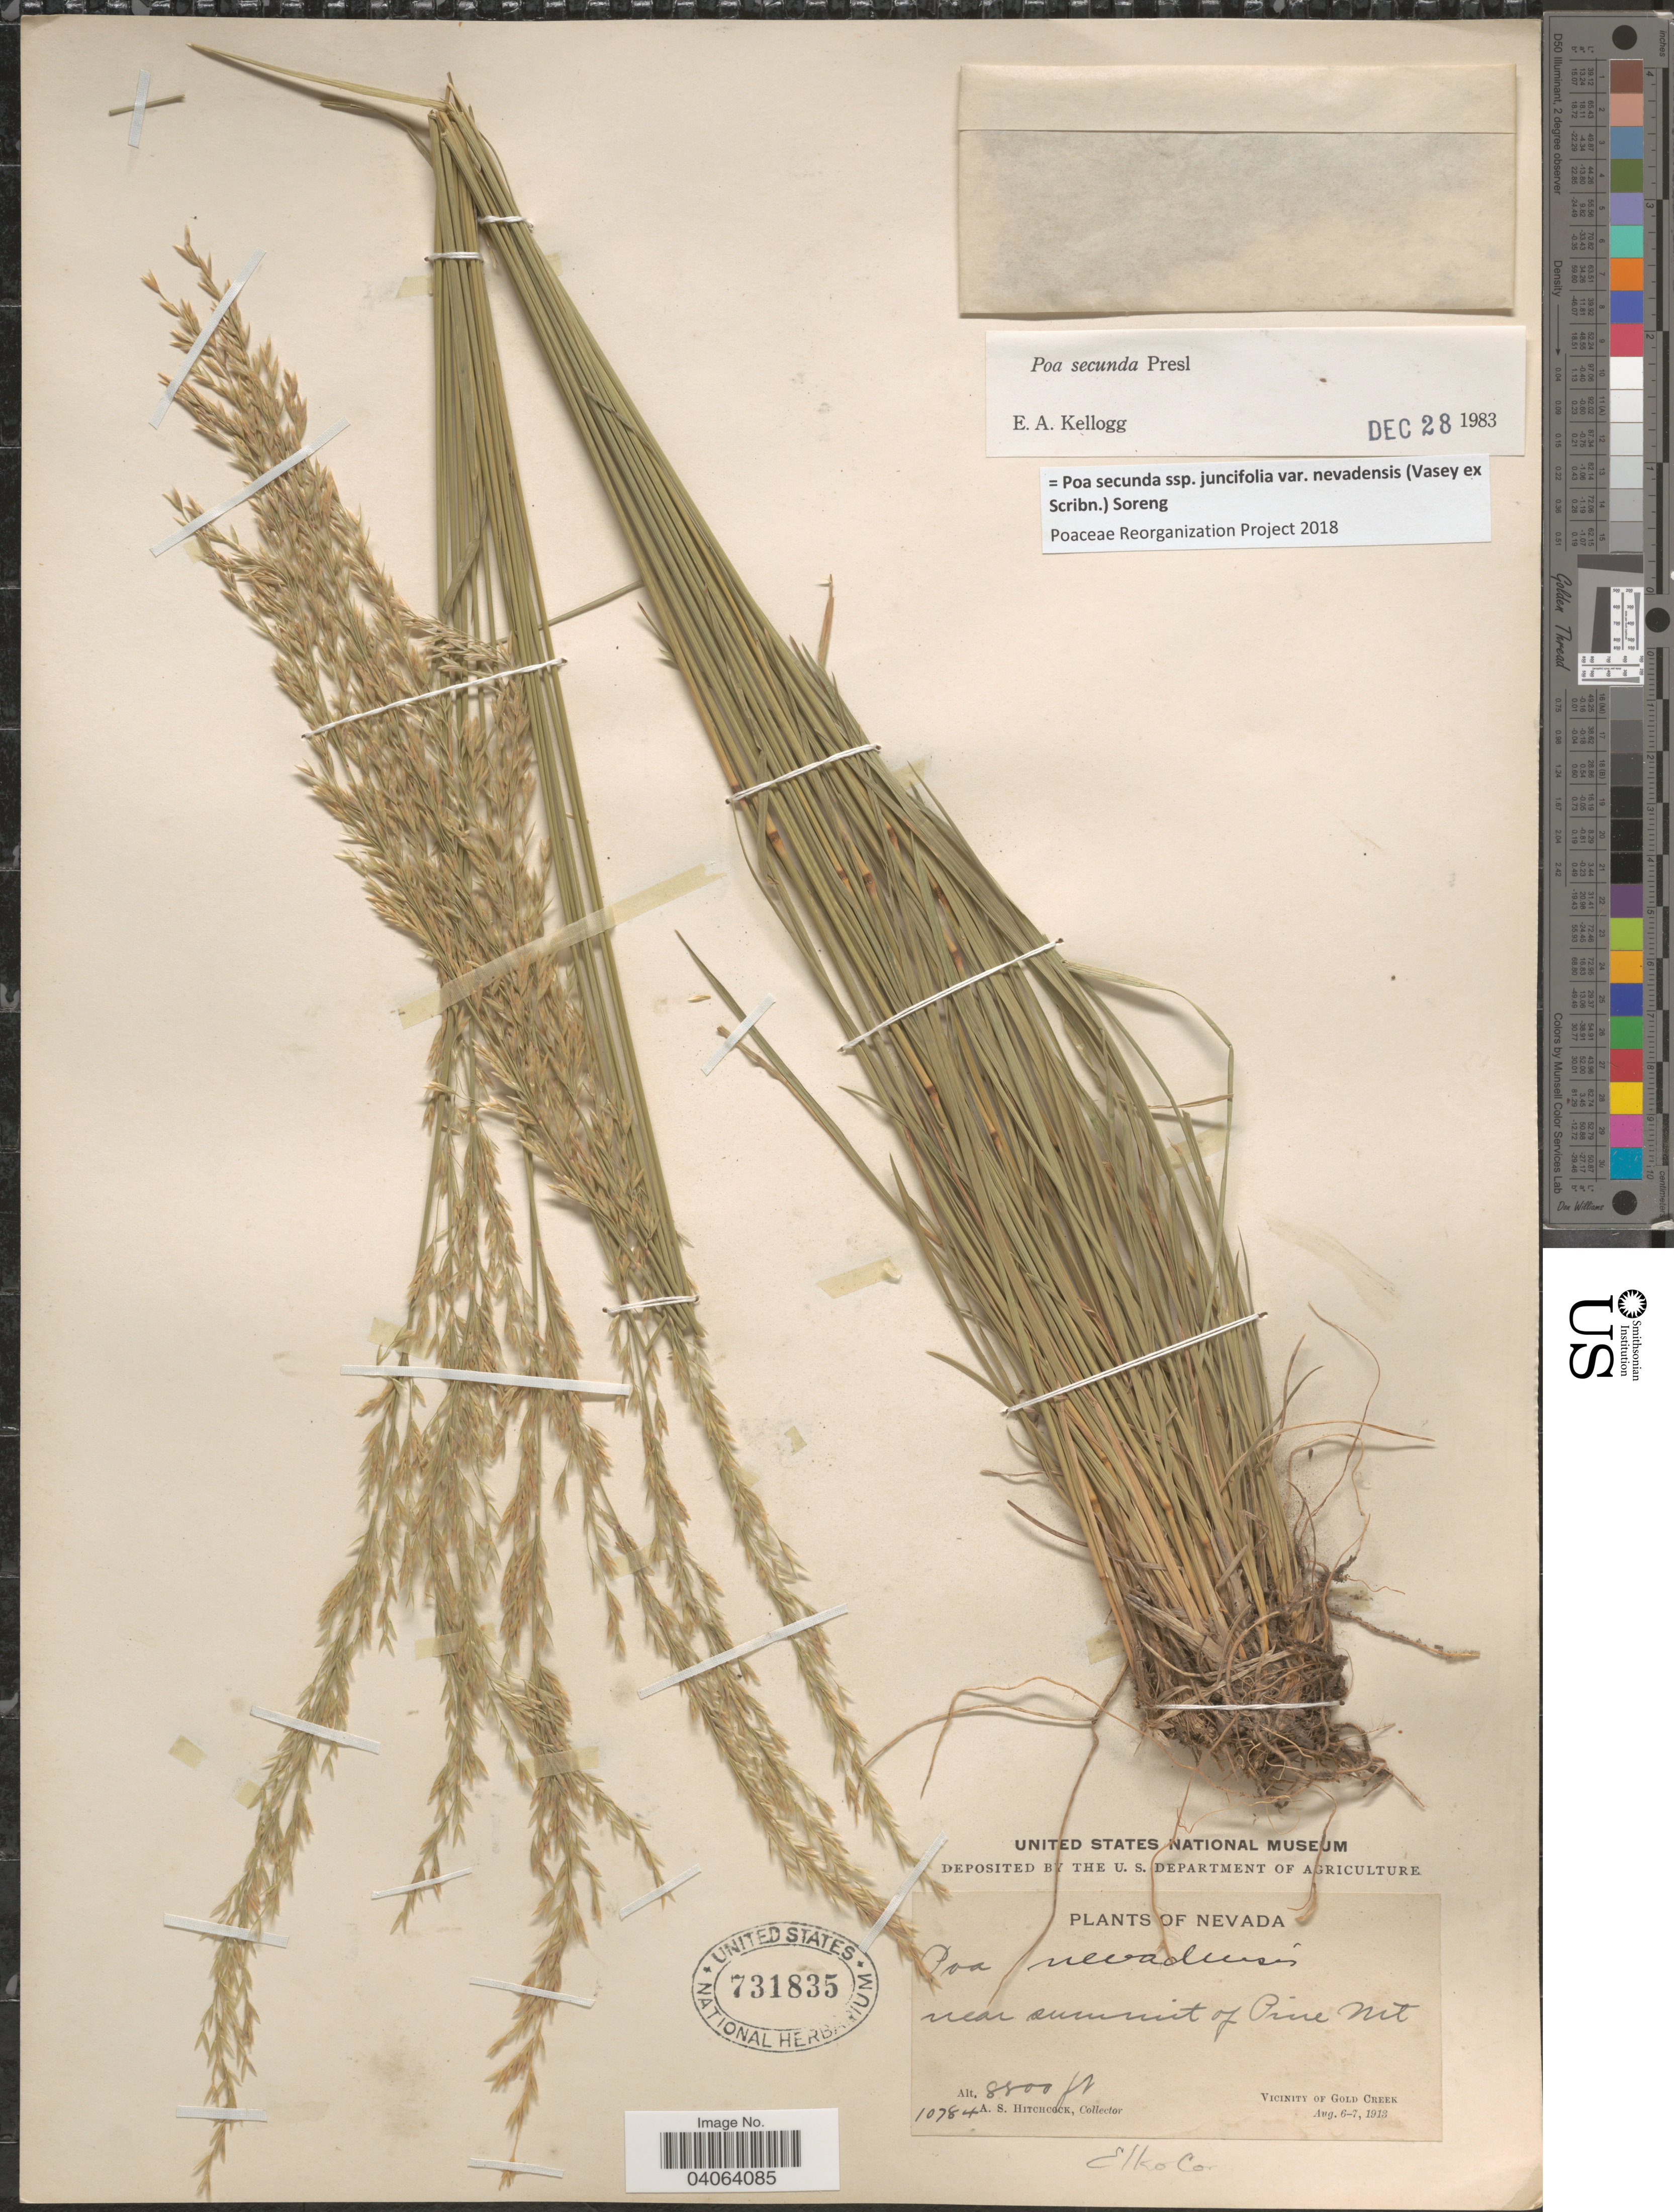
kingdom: Plantae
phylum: Tracheophyta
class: Liliopsida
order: Poales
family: Poaceae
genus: Poa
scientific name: Poa secunda subsp. juncifolia var. nevadensis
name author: (Vasey ex Scribn.) Soreng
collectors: A. S. Hitchcock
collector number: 10784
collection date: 1913-08-06/1913-08-07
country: United States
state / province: Nevada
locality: Near summit of Pine Mt. Vicinity of Gold Creek. Elko Co.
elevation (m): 2682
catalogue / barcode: US 731835